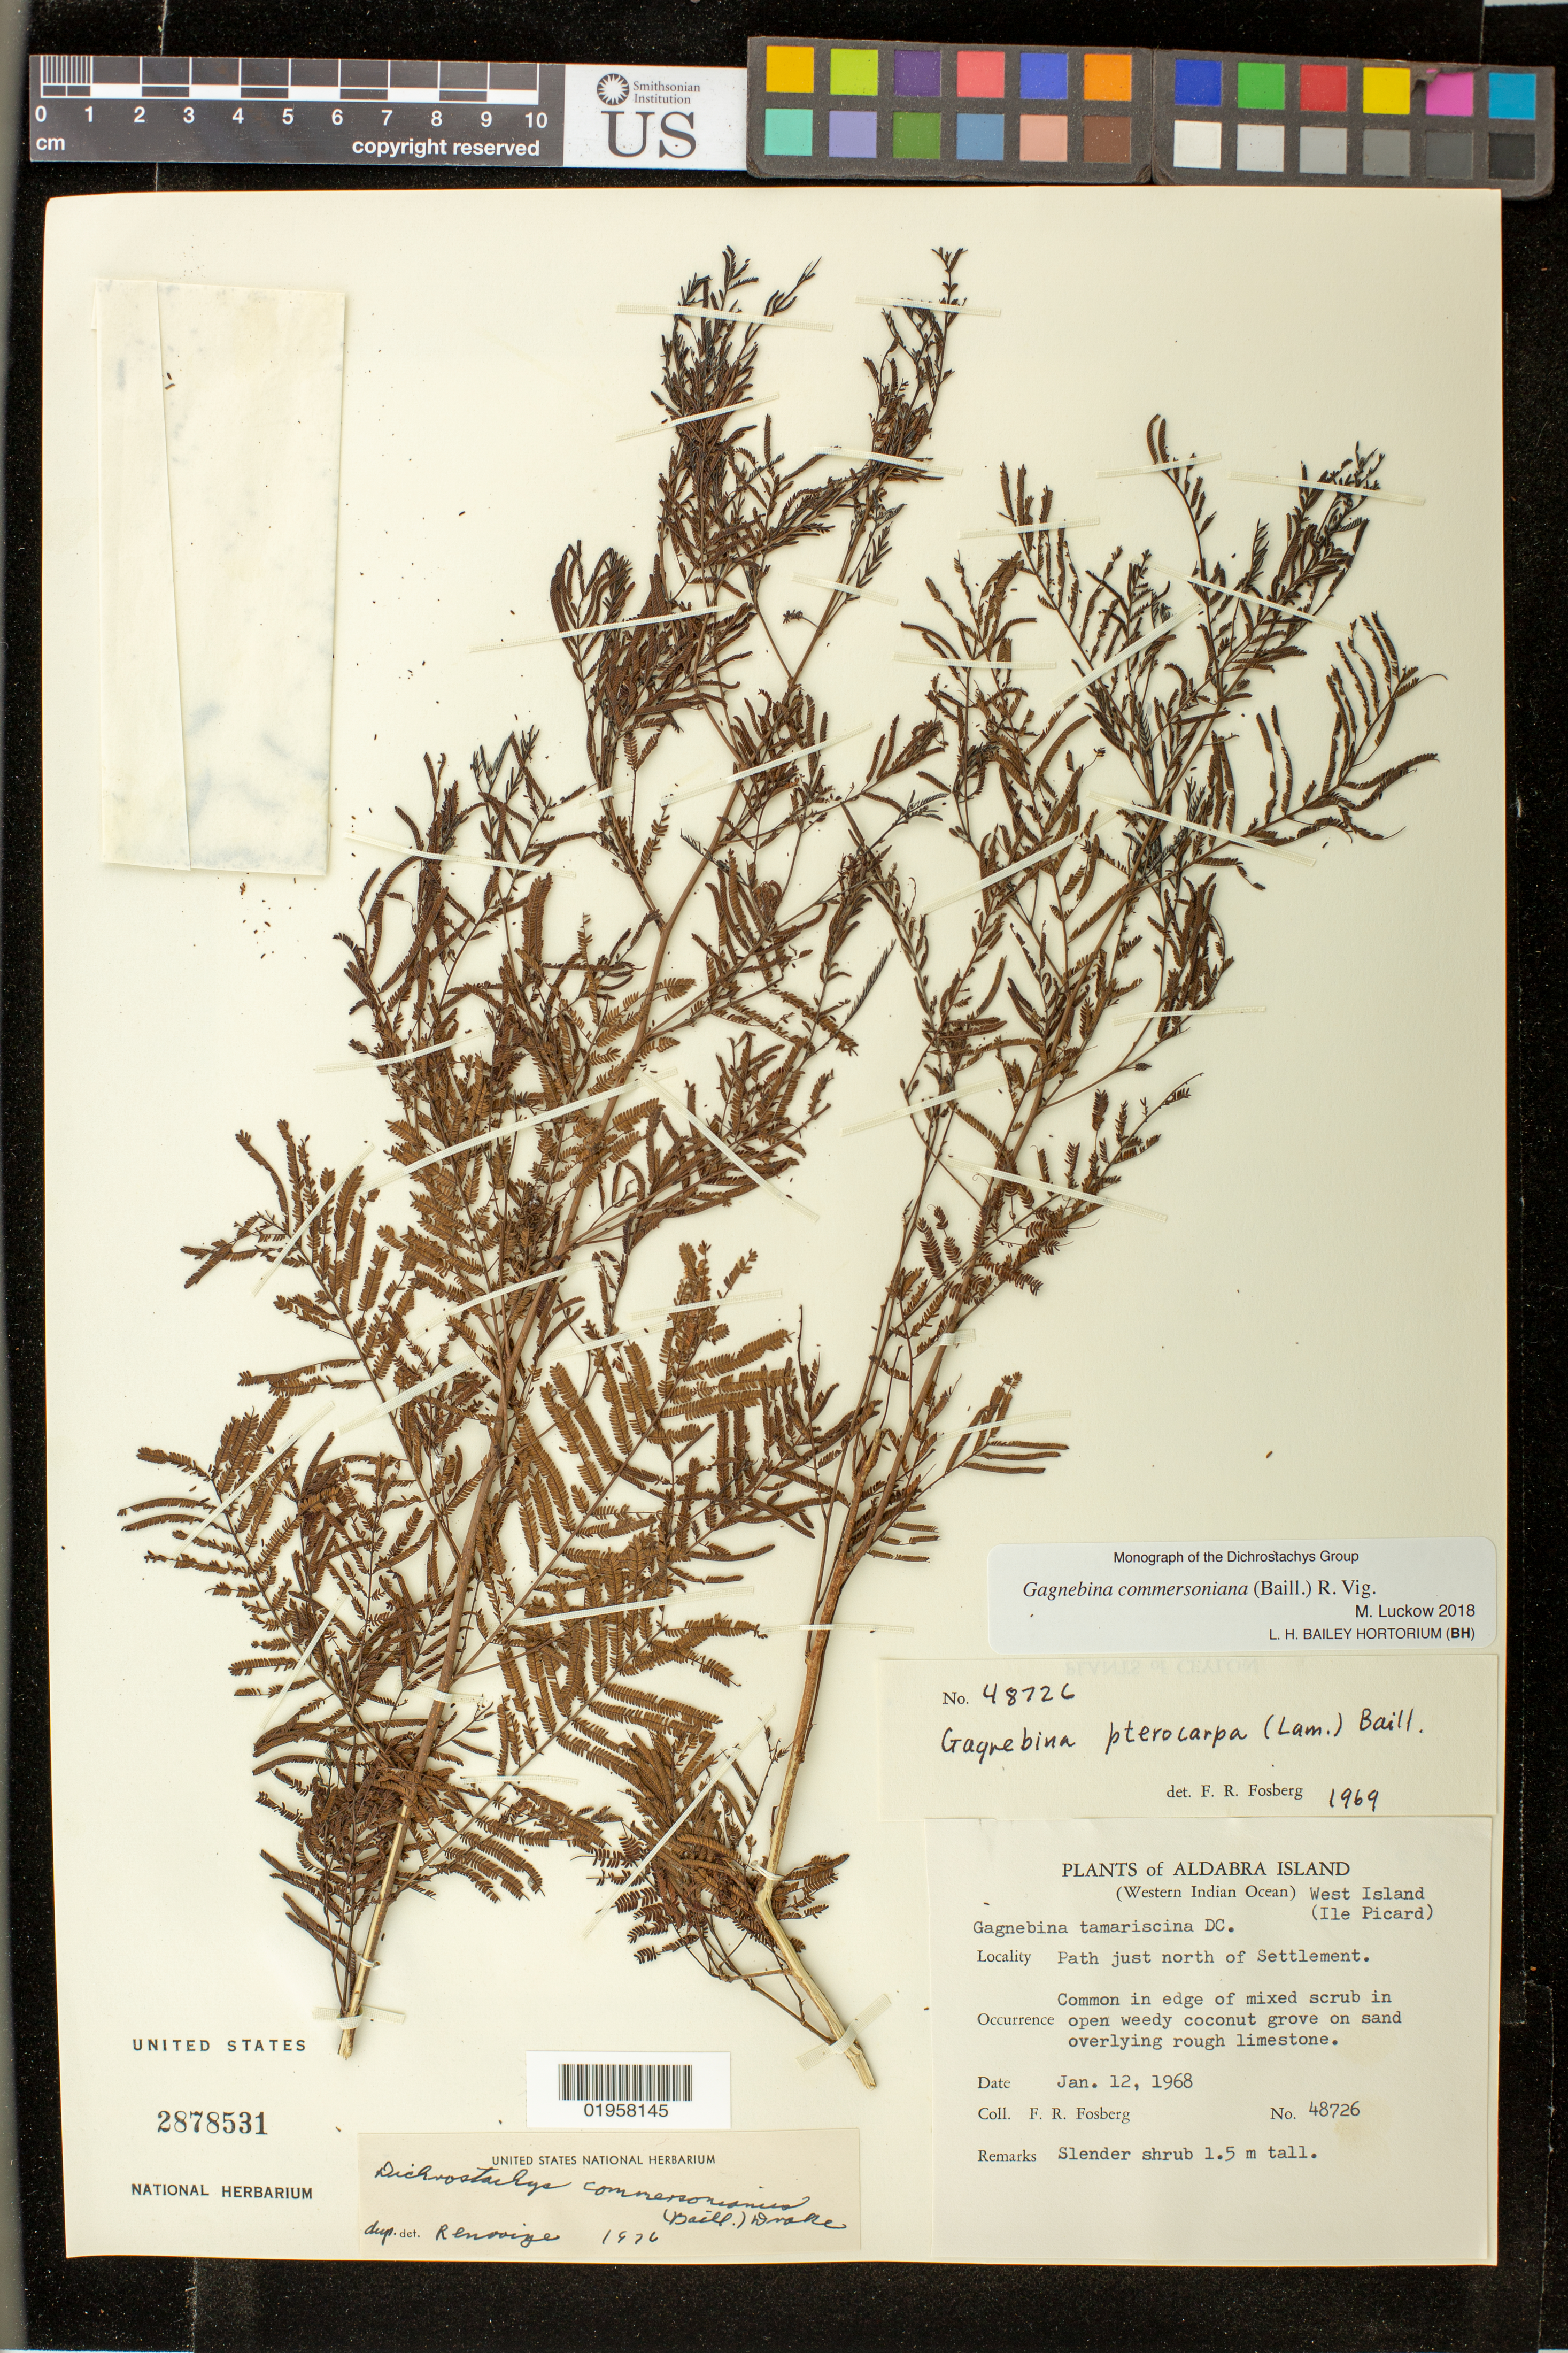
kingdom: Plantae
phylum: Tracheophyta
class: Magnoliopsida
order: Fabales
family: Fabaceae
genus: Gagnebina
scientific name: Gagnebina commersoniana (Baill.) R. Vig.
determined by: Luckow, M. A.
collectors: F. R. Fosberg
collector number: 48726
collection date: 1968-01-12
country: Seychelles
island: Aldabra Atoll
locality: West Island (Ile Picard). Path just N of Settlement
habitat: Common in edge of mixed scrub in open weedy coconut grove on sand overlying rough limestone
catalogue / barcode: US 2878531